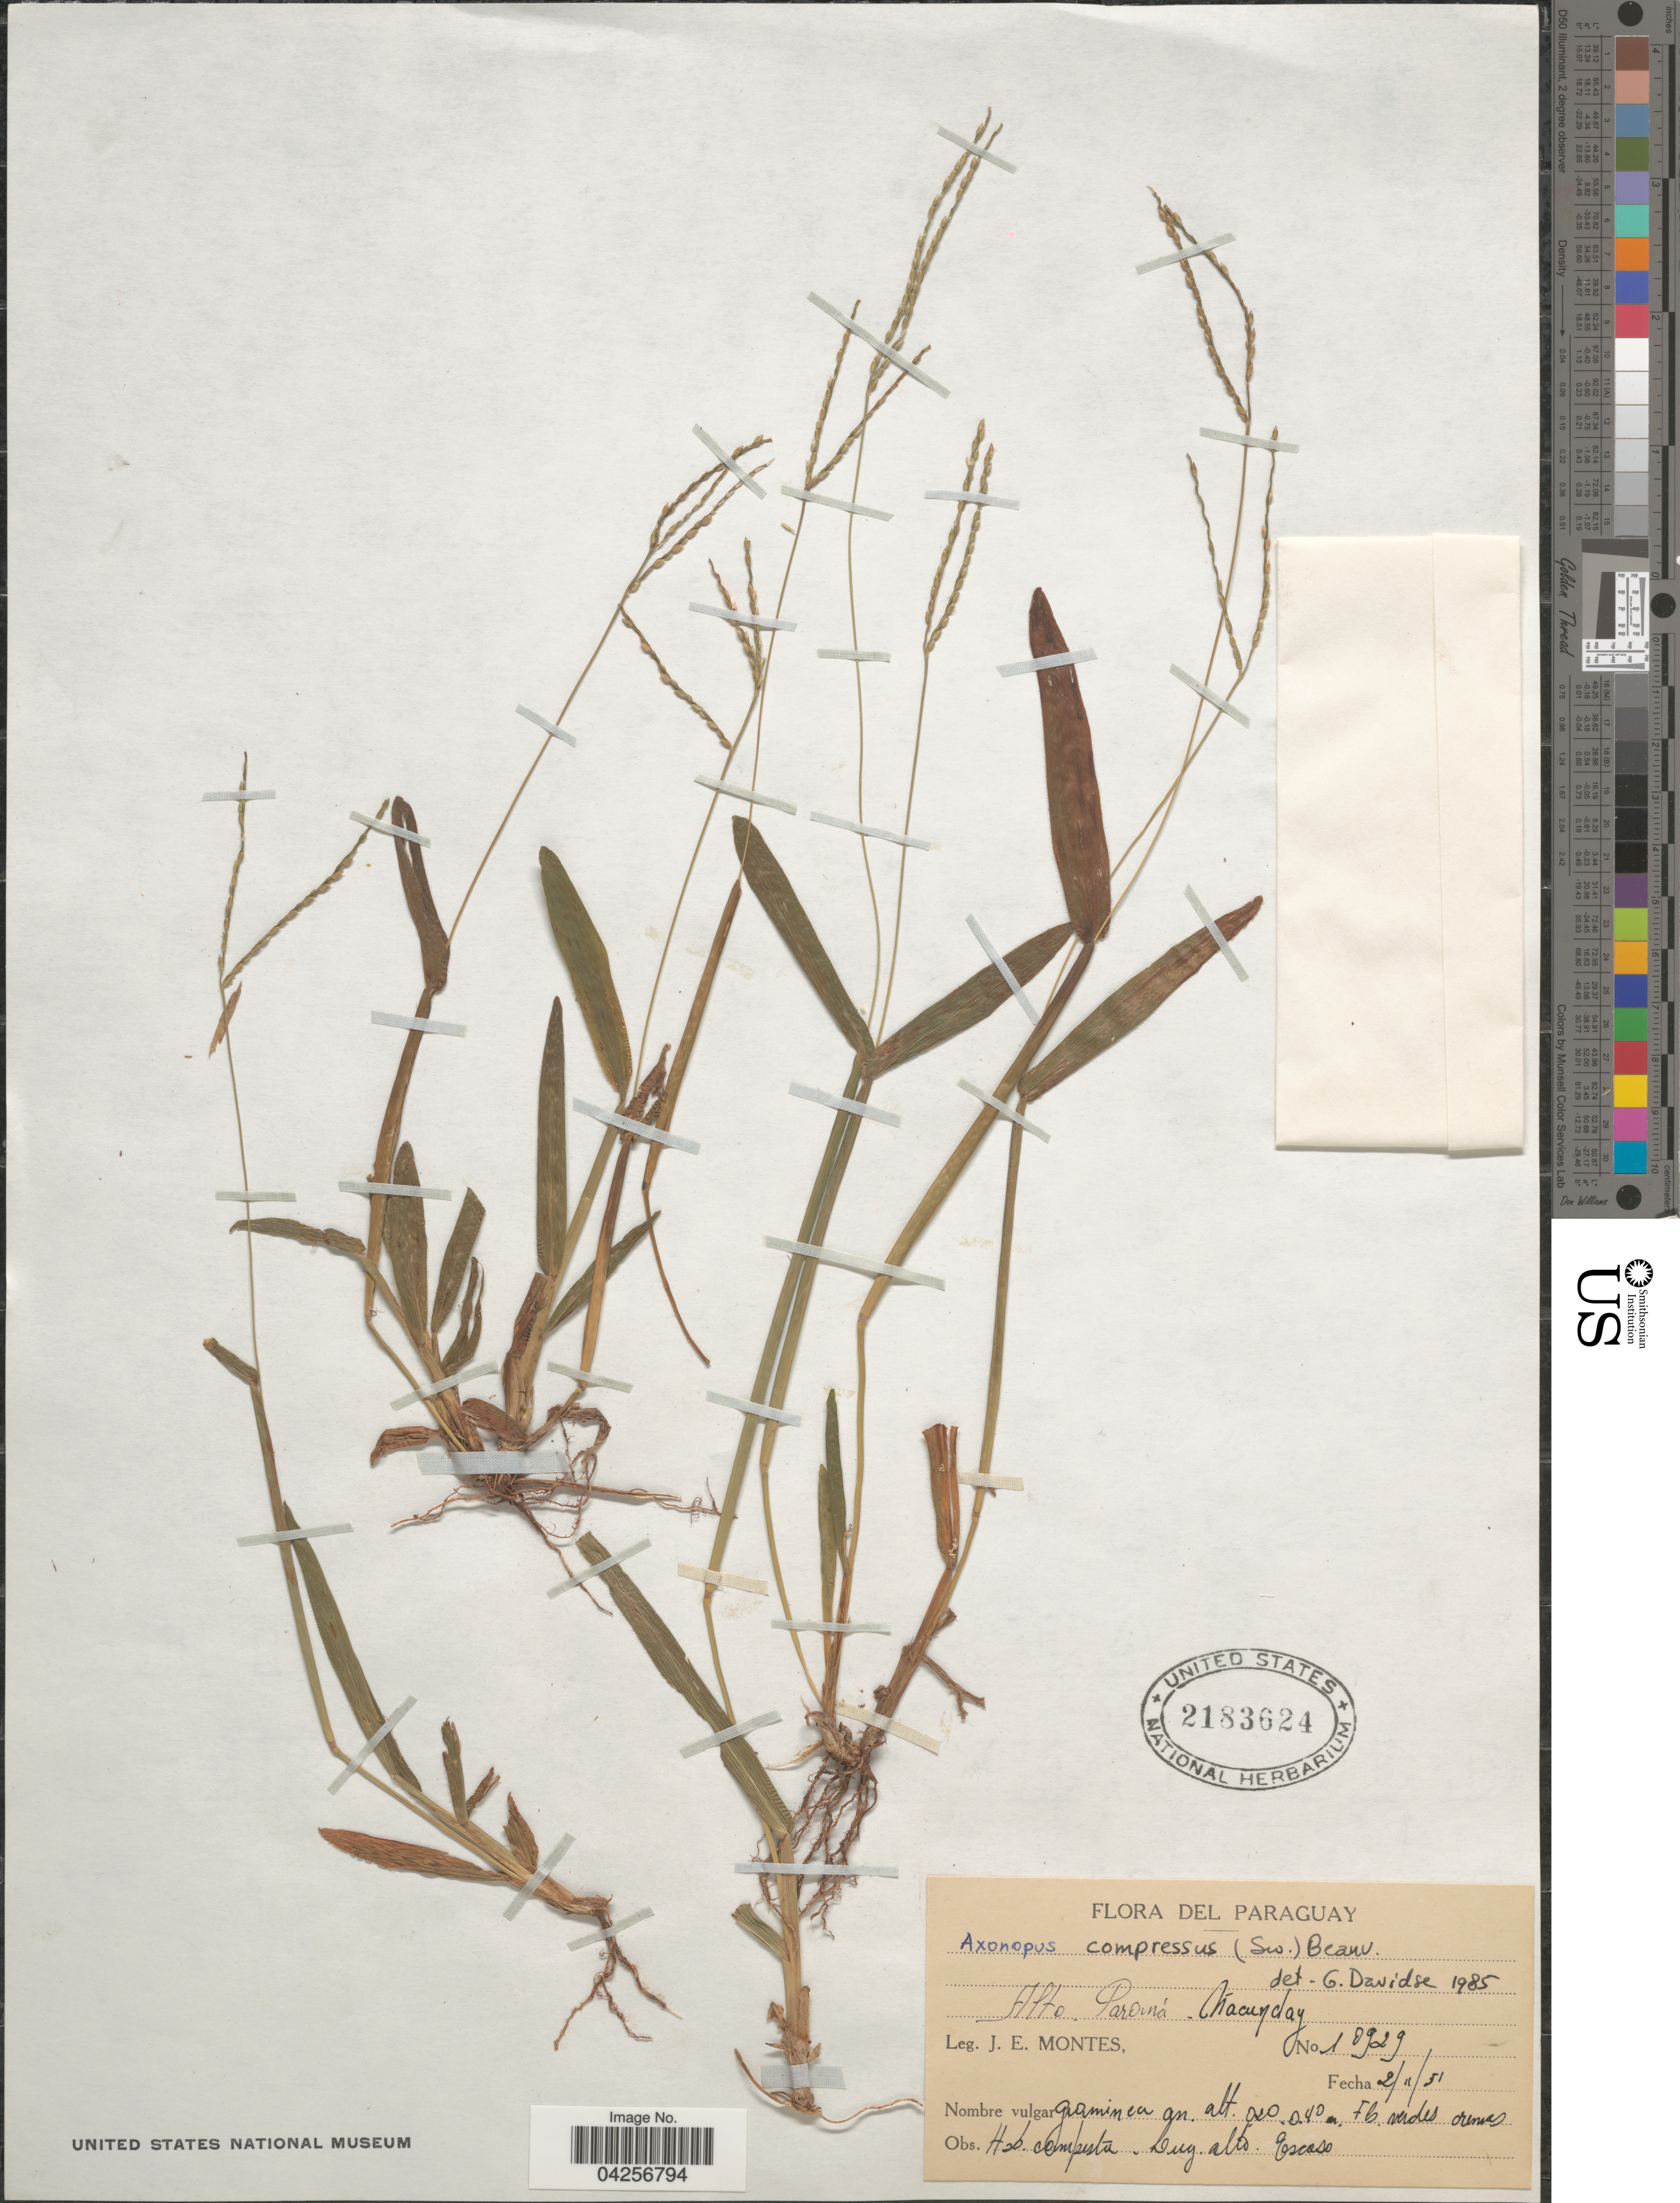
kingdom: Plantae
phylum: Tracheophyta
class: Liliopsida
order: Poales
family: Poaceae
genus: Axonopus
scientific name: Axonopus compressus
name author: (Sw.) P. Beauv.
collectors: J. E. Montes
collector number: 10929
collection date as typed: Transcribed d/m/y: 2/11/51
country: Paraguay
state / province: Alto Parana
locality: Ñacunday.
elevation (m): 0.4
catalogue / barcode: US 2183624